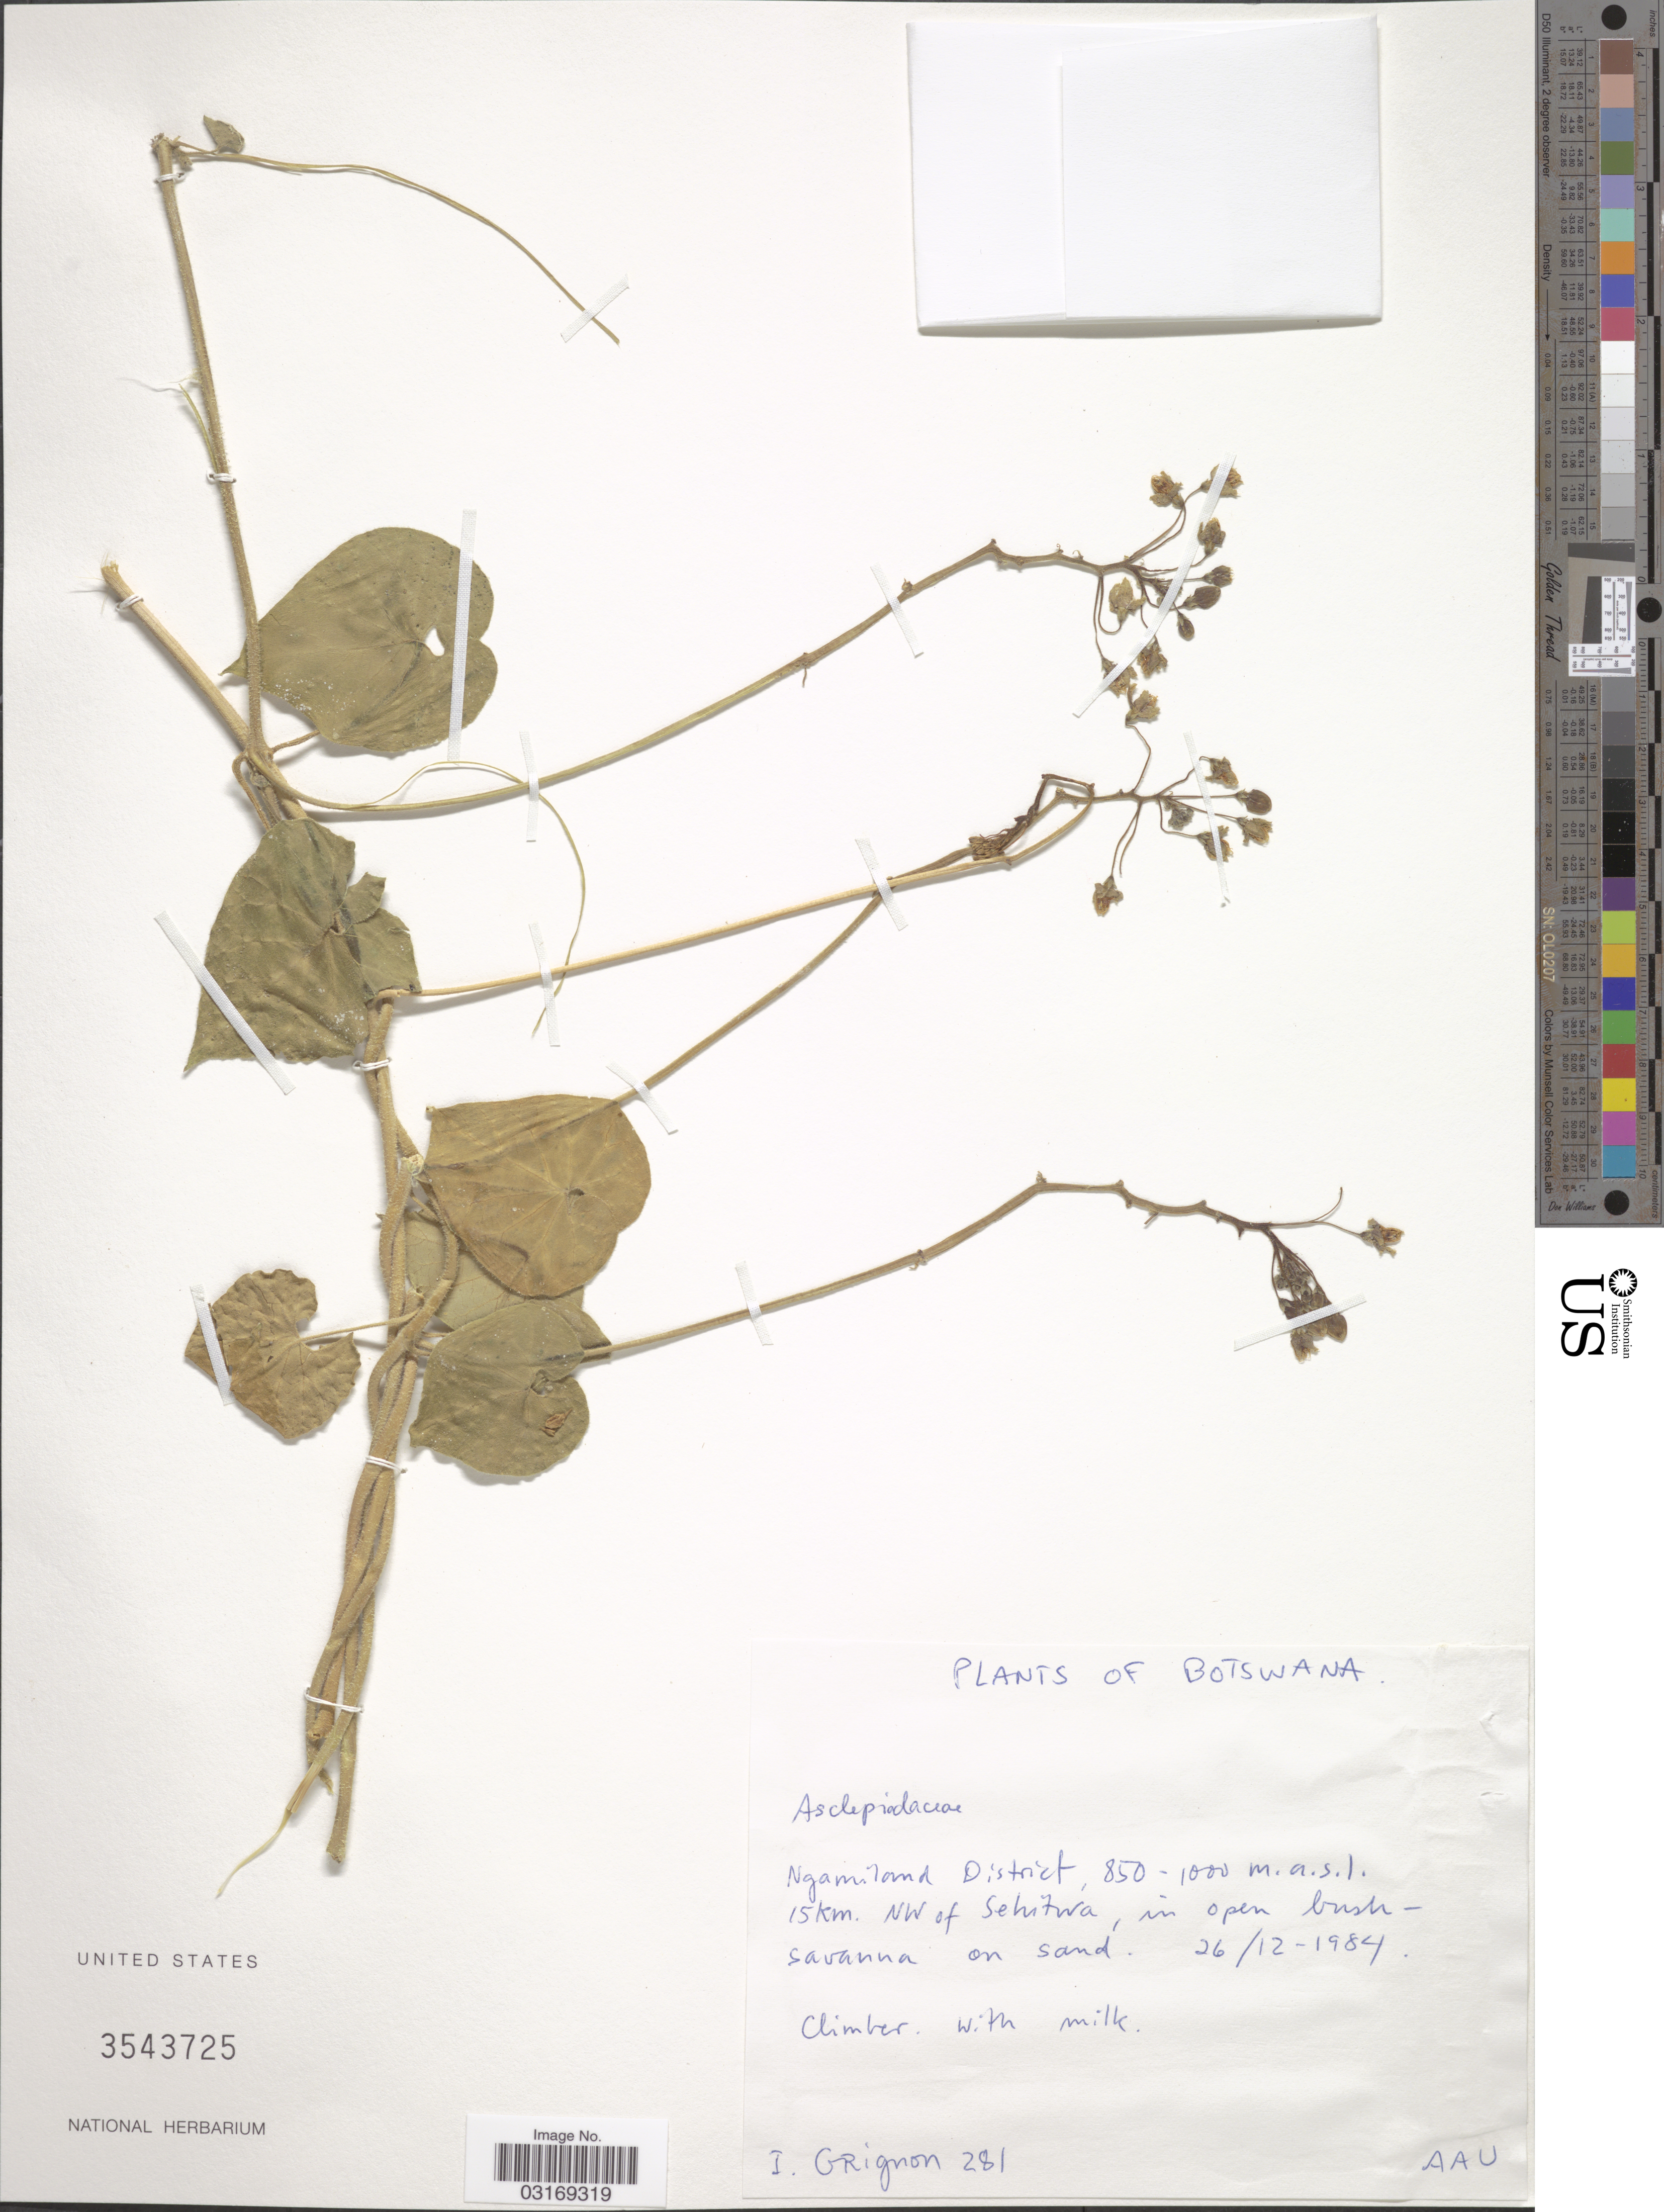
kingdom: Plantae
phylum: Tracheophyta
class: Magnoliopsida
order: Gentianales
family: Apocynaceae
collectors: I. Grignon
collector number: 281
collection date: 1984-12-26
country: Botswana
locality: Ngamiland District. 15 km. NW of Sehitwa.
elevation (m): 850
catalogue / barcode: US 3543725